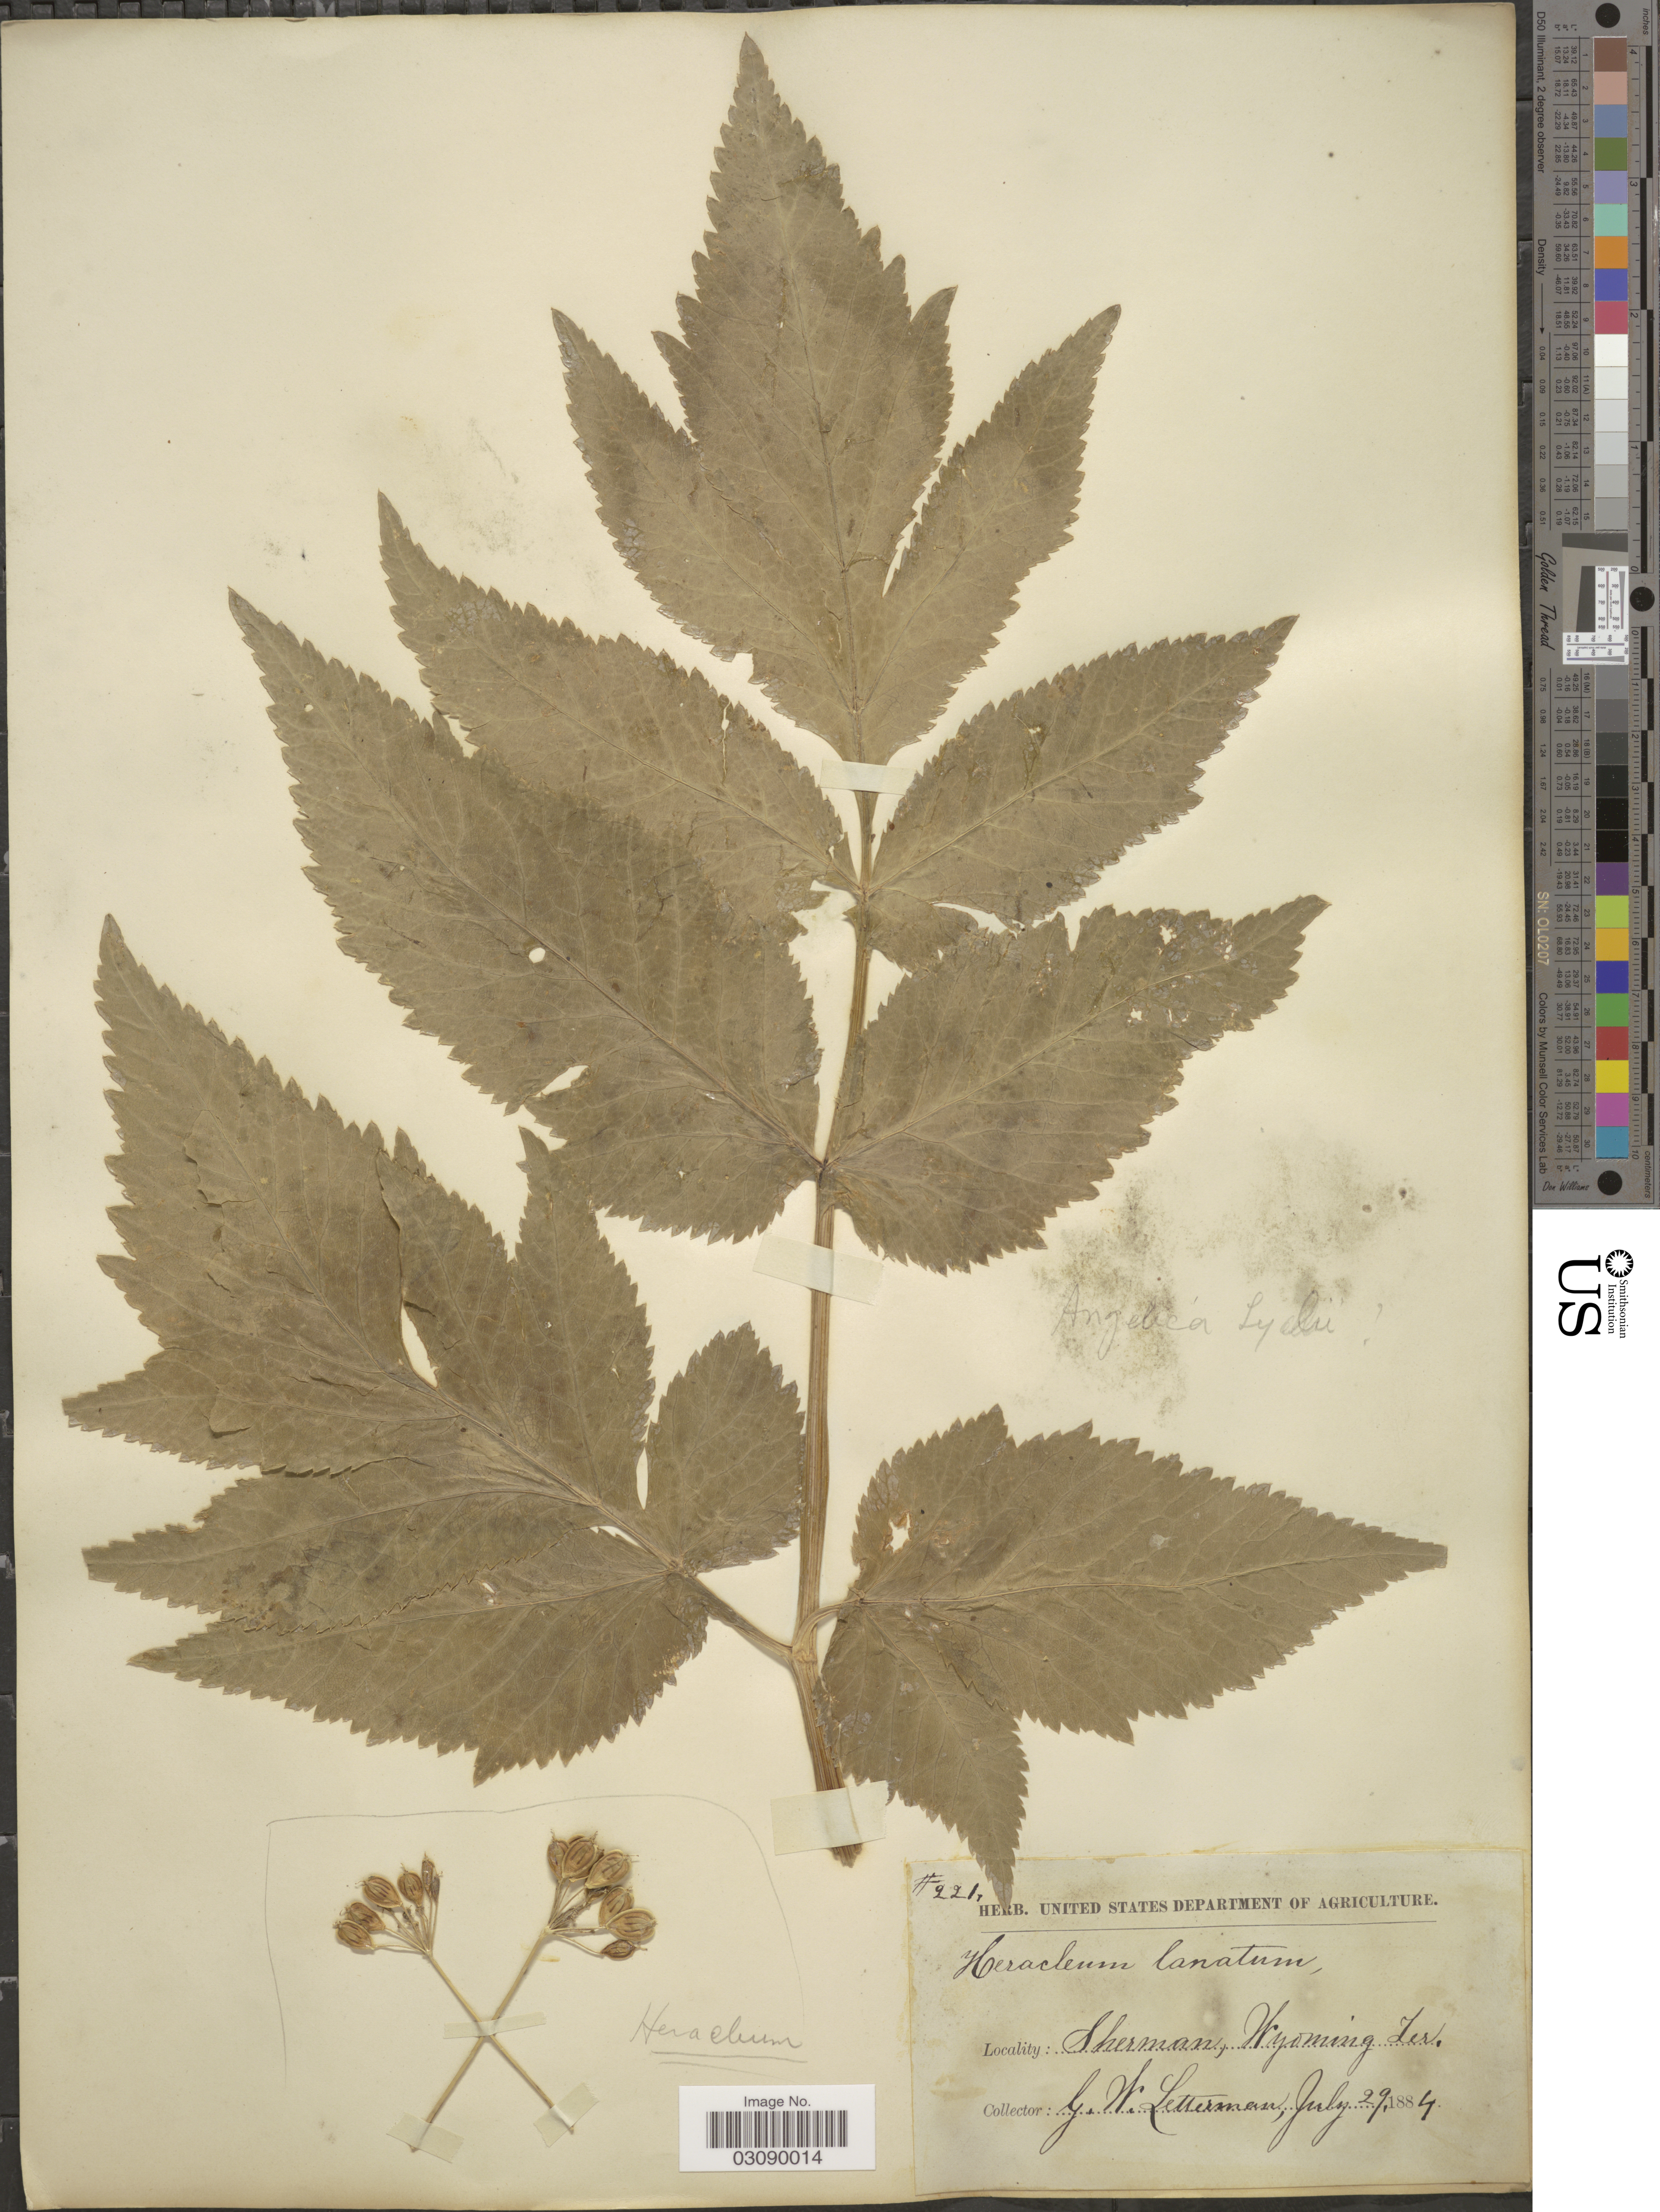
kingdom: Plantae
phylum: Tracheophyta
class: Magnoliopsida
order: Apiales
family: Apiaceae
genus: Angelica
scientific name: Angelica ampla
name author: A. Nelson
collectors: G. W. Letterman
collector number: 221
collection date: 1884-07-29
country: United States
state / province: Wyoming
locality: Sherman. Wyoming Ter.